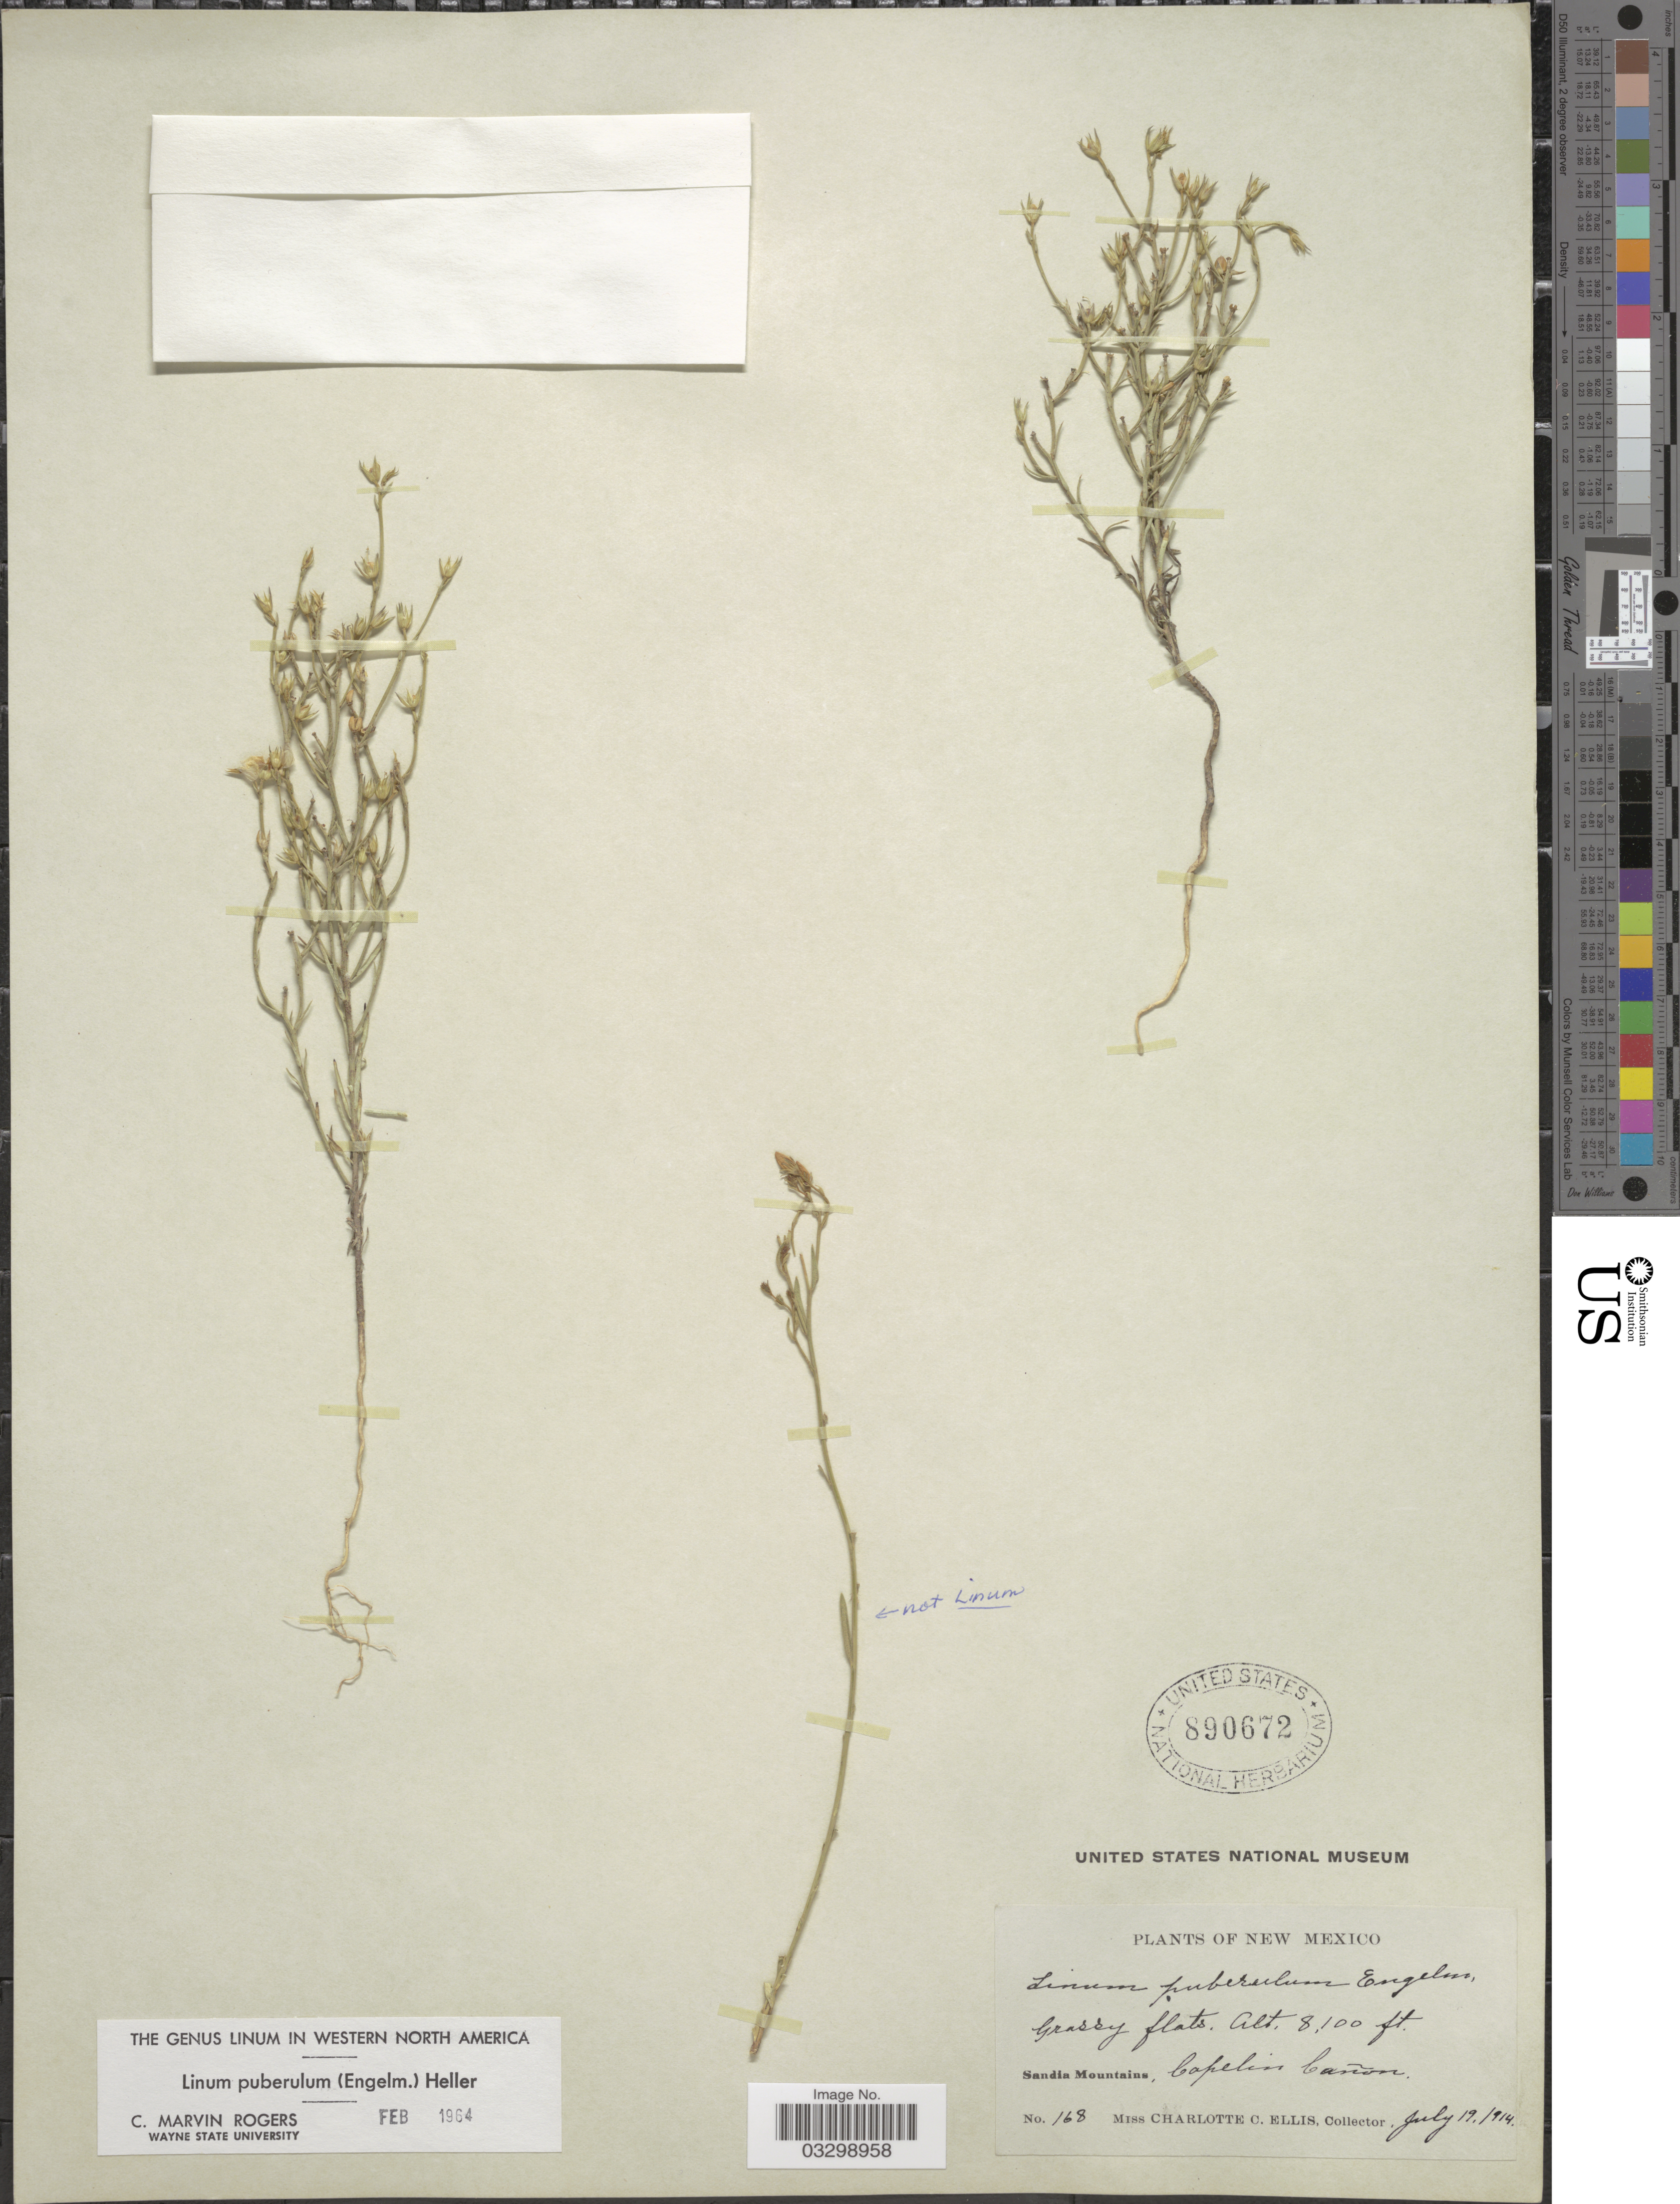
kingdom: Plantae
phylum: Tracheophyta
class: Magnoliopsida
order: Malpighiales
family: Linaceae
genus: Linum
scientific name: Linum puberulum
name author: (Engelm.) A. Heller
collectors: C. C. Ellis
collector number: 168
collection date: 1914-07-19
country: United States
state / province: New Mexico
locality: Sandia Mountains, Capelin Cañon.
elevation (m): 2469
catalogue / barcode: US 890672